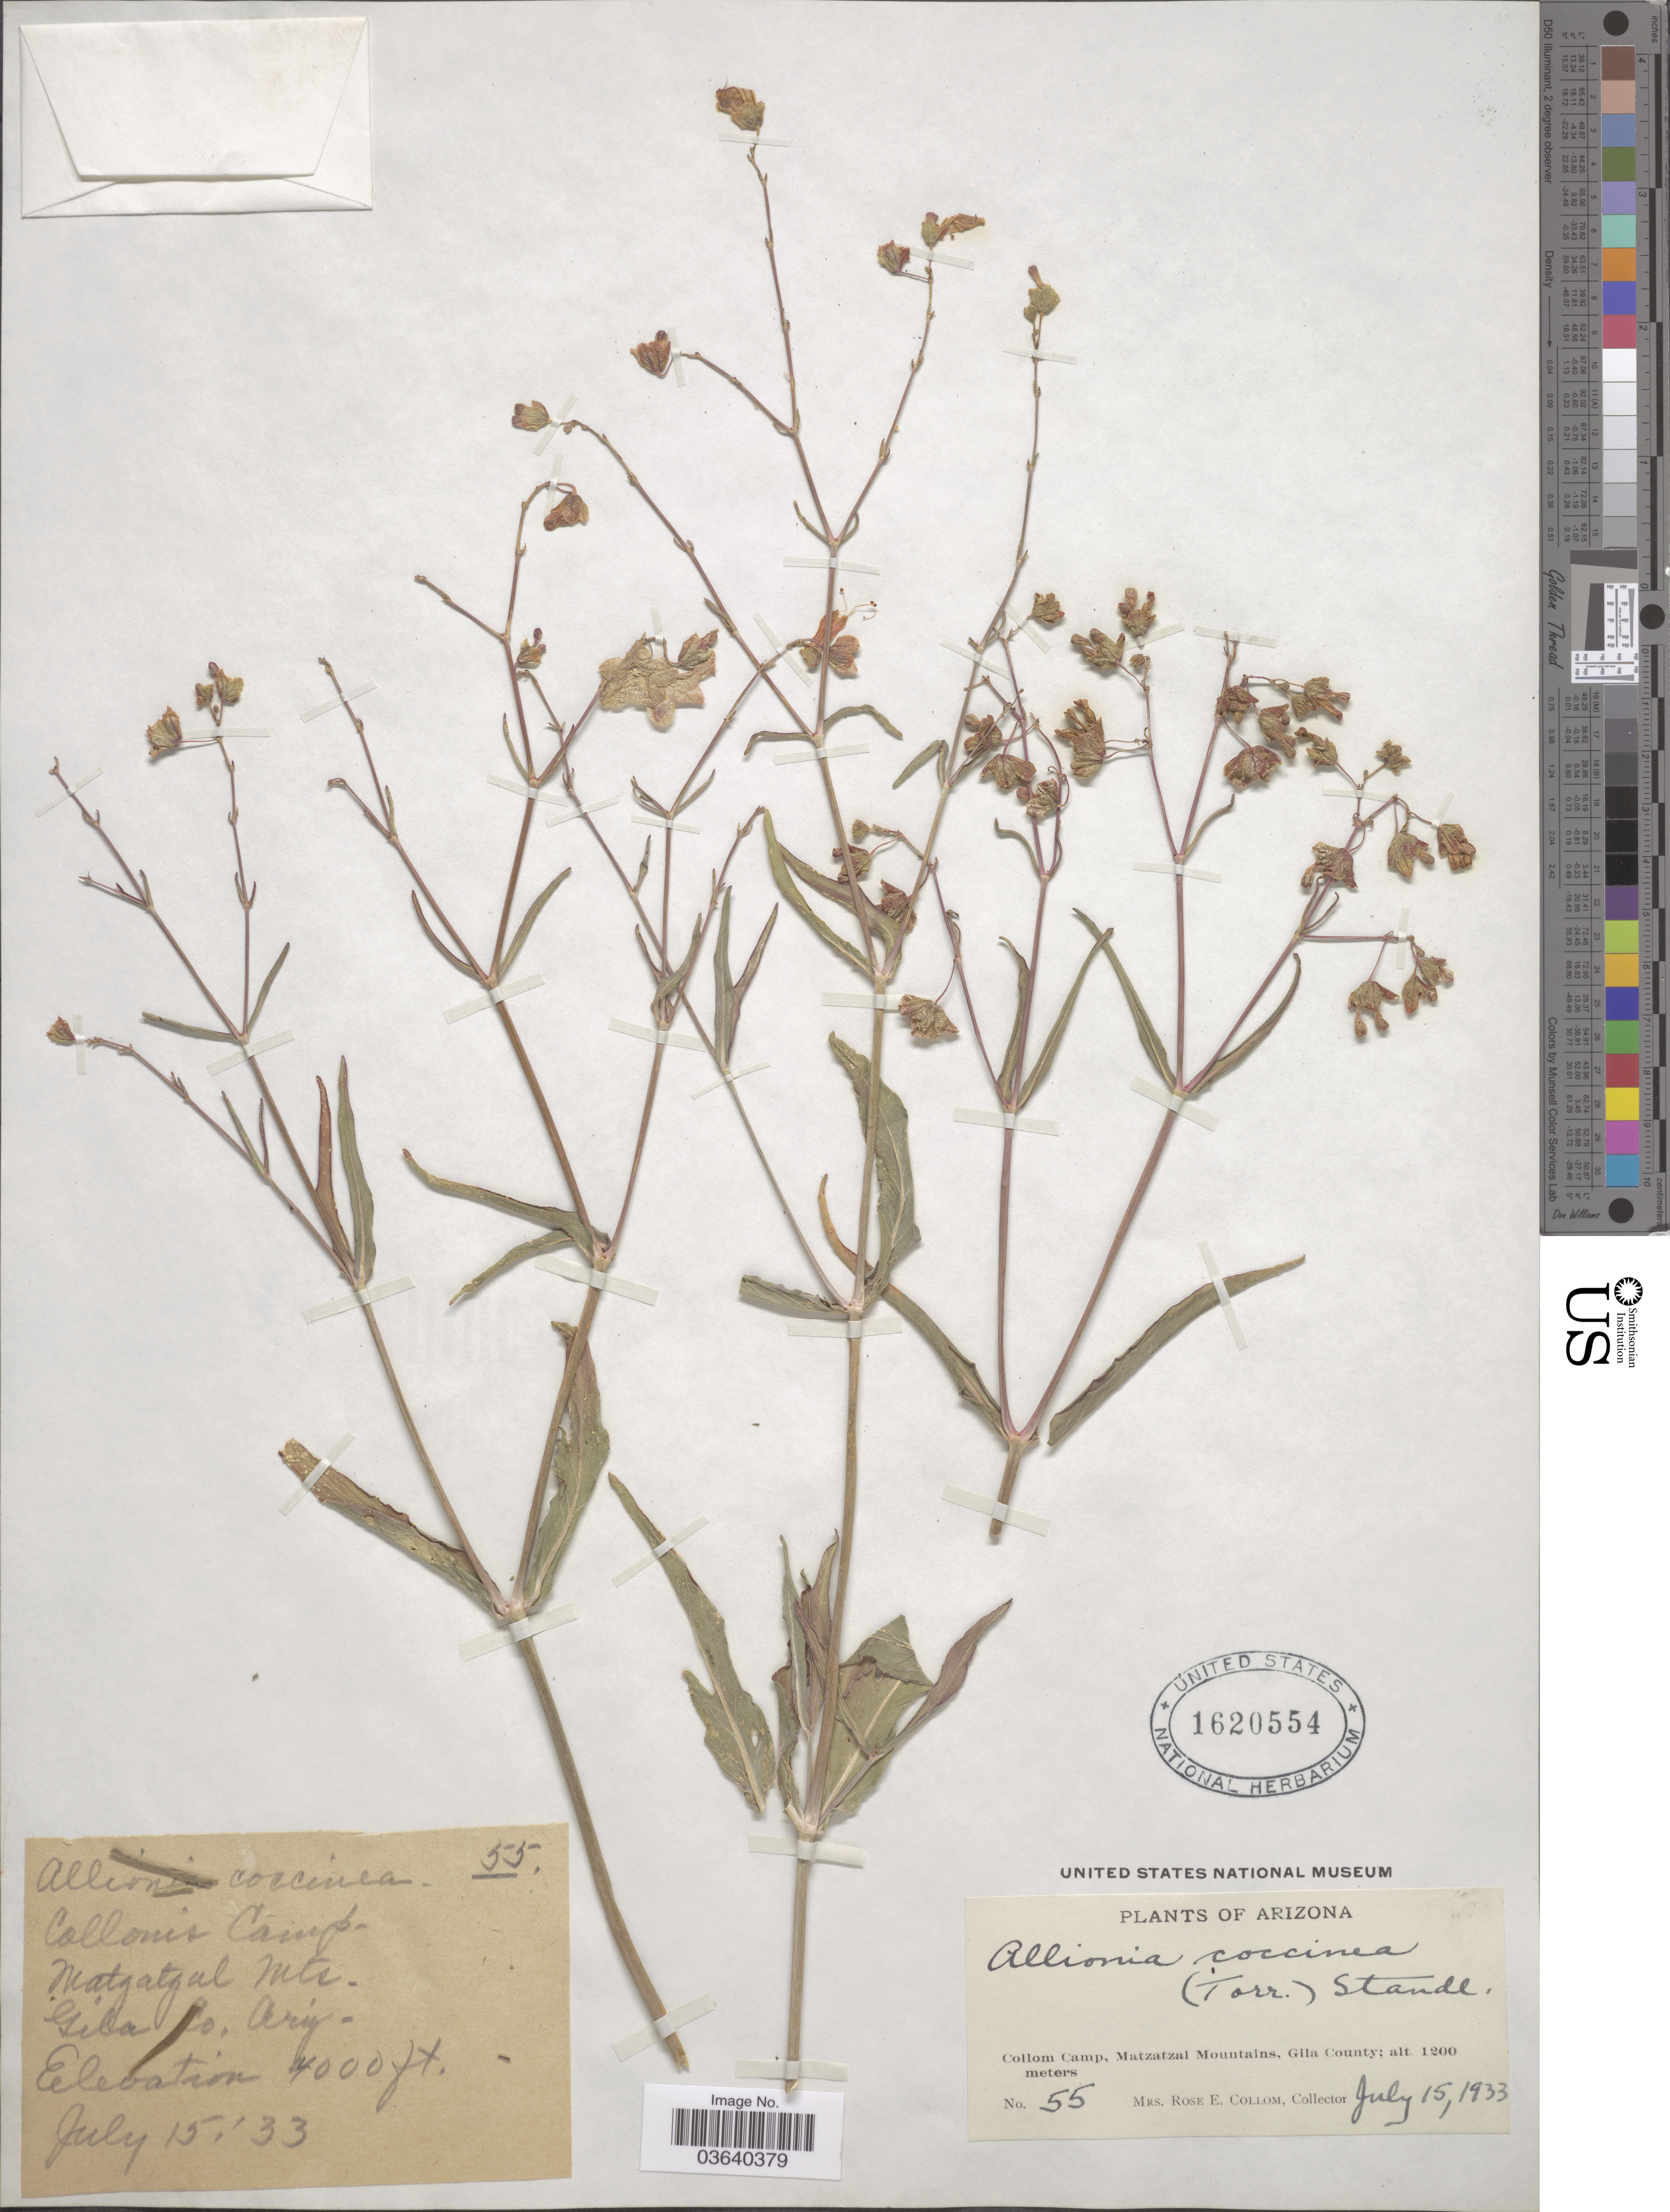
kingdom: Plantae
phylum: Tracheophyta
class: Magnoliopsida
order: Caryophyllales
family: Nyctaginaceae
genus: Mirabilis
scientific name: Mirabilis coccinea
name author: (Torr.) Benth. & Hook. f.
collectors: R. E. Collom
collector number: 55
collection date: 1933-07-15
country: United States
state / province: Arizona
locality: Collom Camp, Matzatzal Mountains, Gila County.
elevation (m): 1219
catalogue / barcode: US 1620554